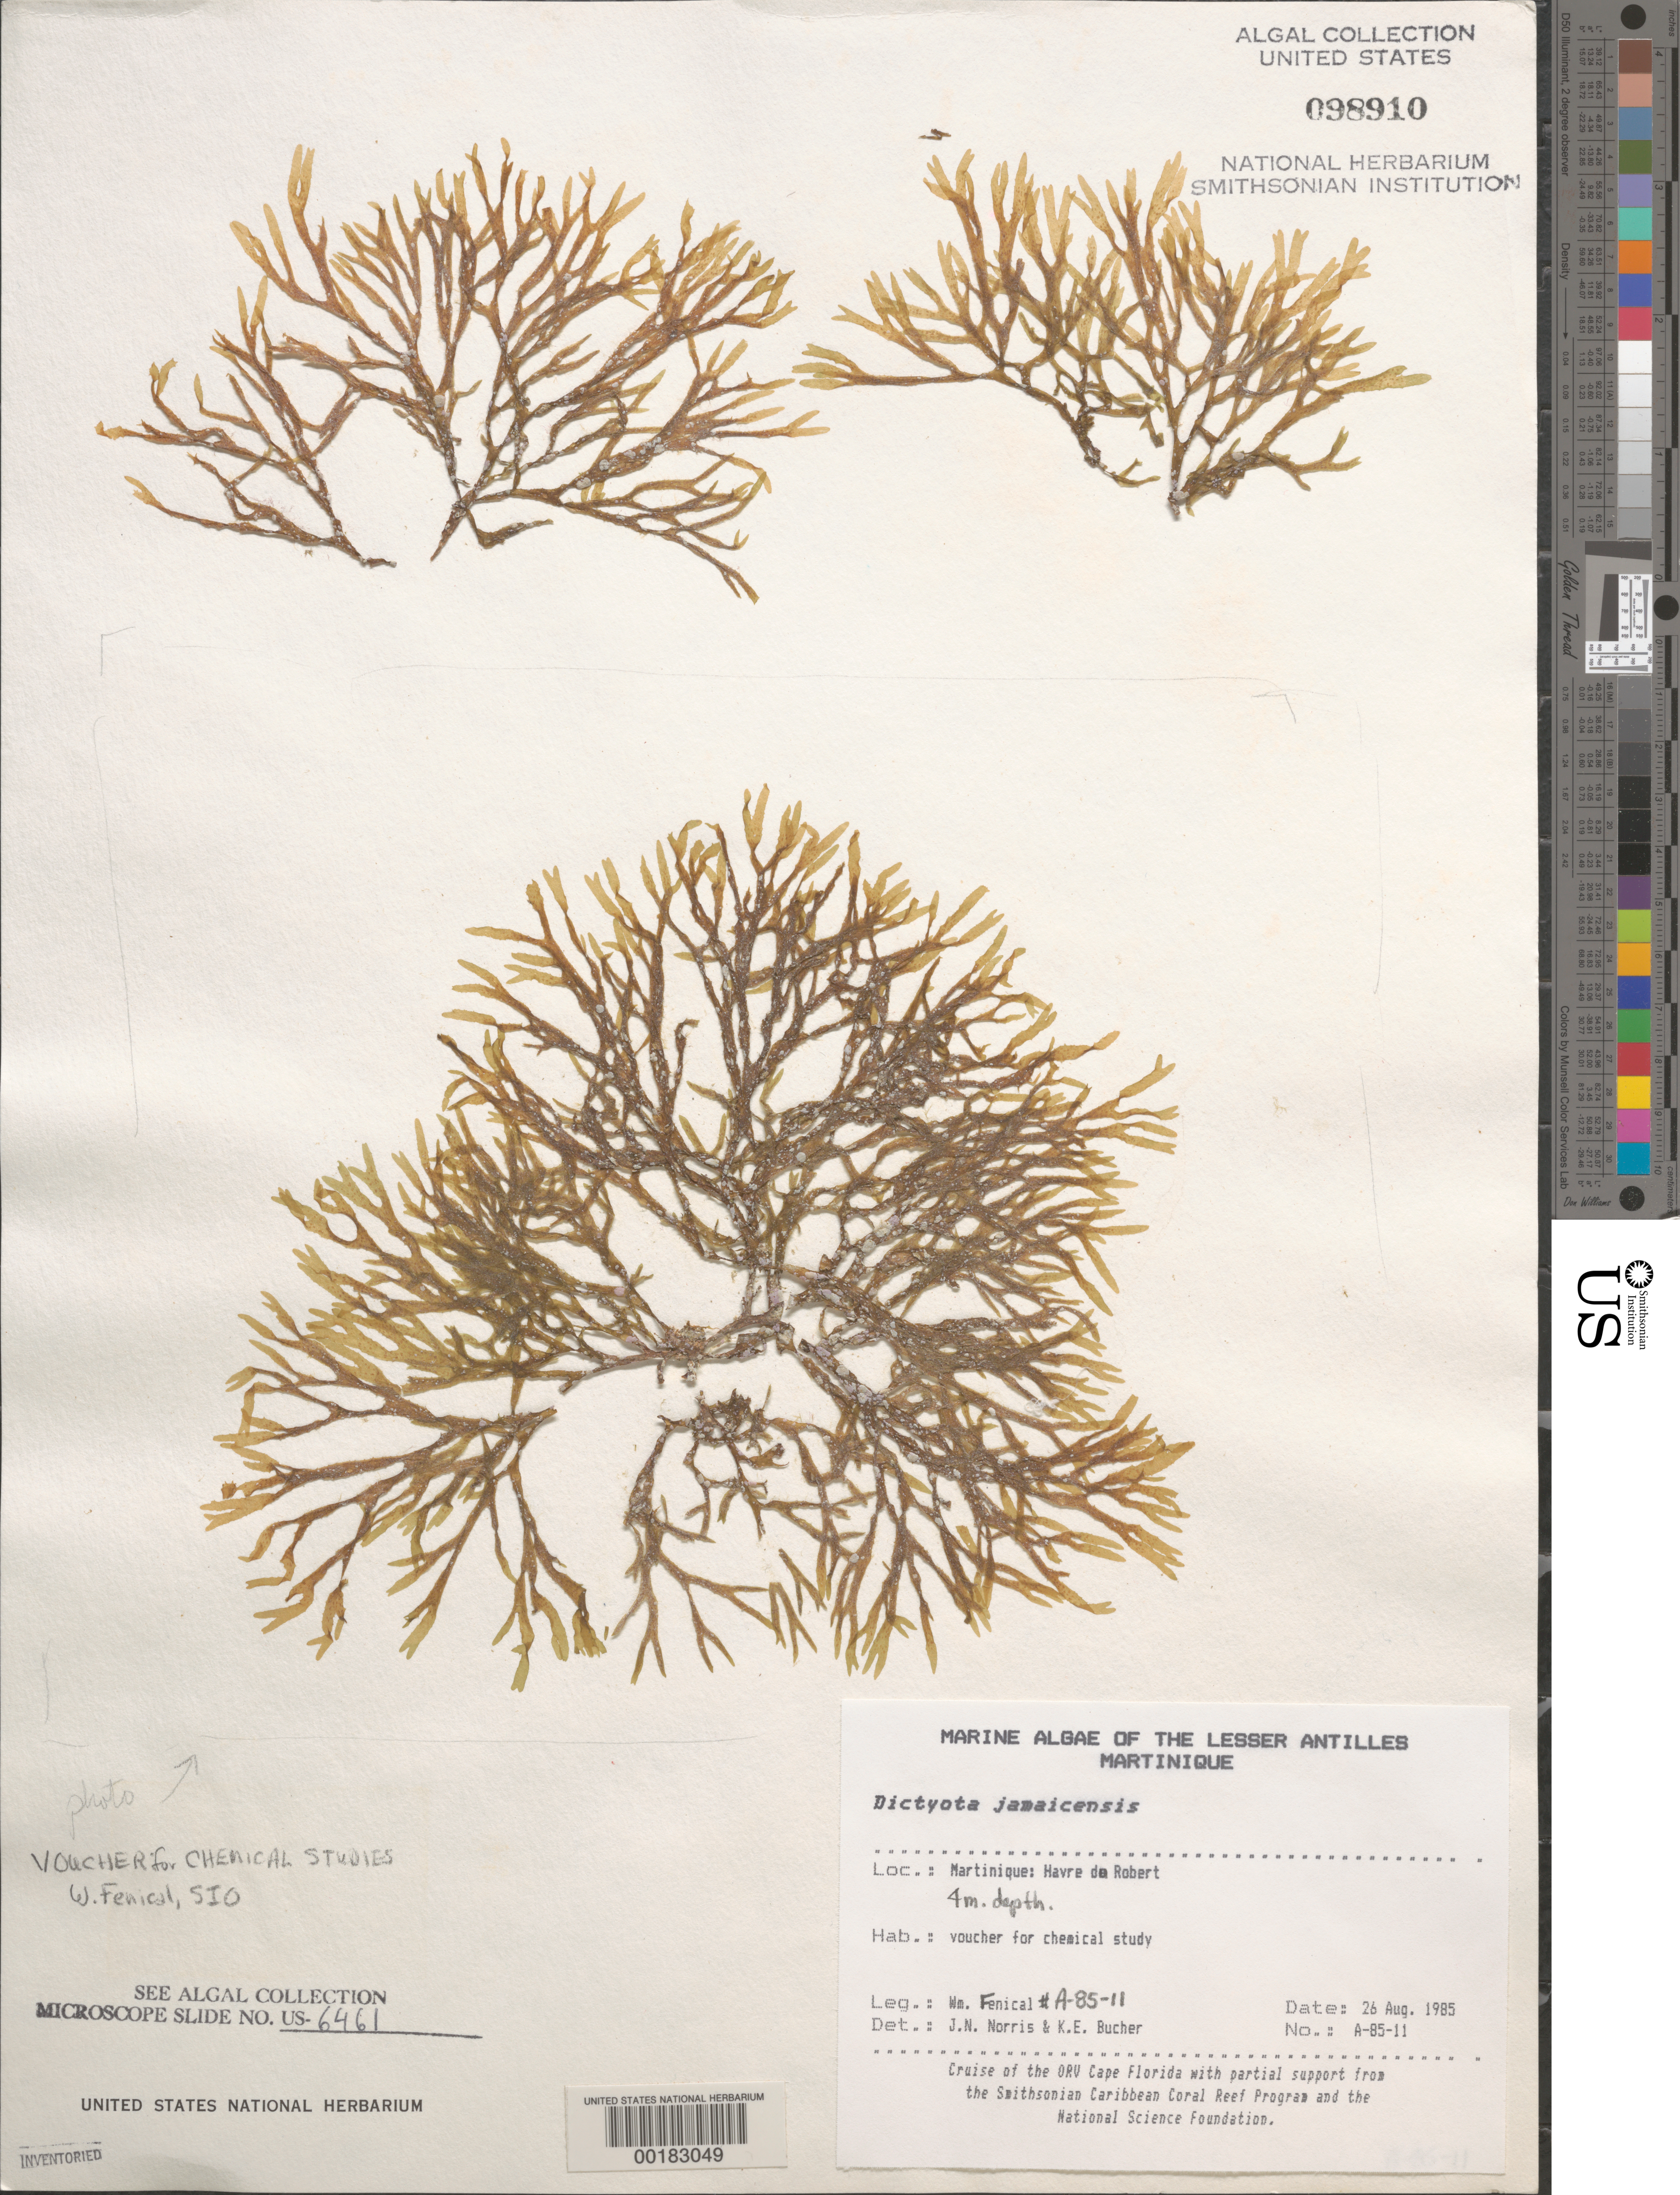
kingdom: Chromista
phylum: Ochrophyta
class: Phaeophyceae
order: Dictyotales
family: Dictyotaceae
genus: Dictyota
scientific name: Dictyota jamaicensis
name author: W.R. Taylor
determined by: Norris, J. N.; Bucher, K. E.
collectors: W. Fenical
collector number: A-85-11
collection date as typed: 26 Aug 1985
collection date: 1985-08-26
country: Martinique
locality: Havre du Robert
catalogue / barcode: US 98910